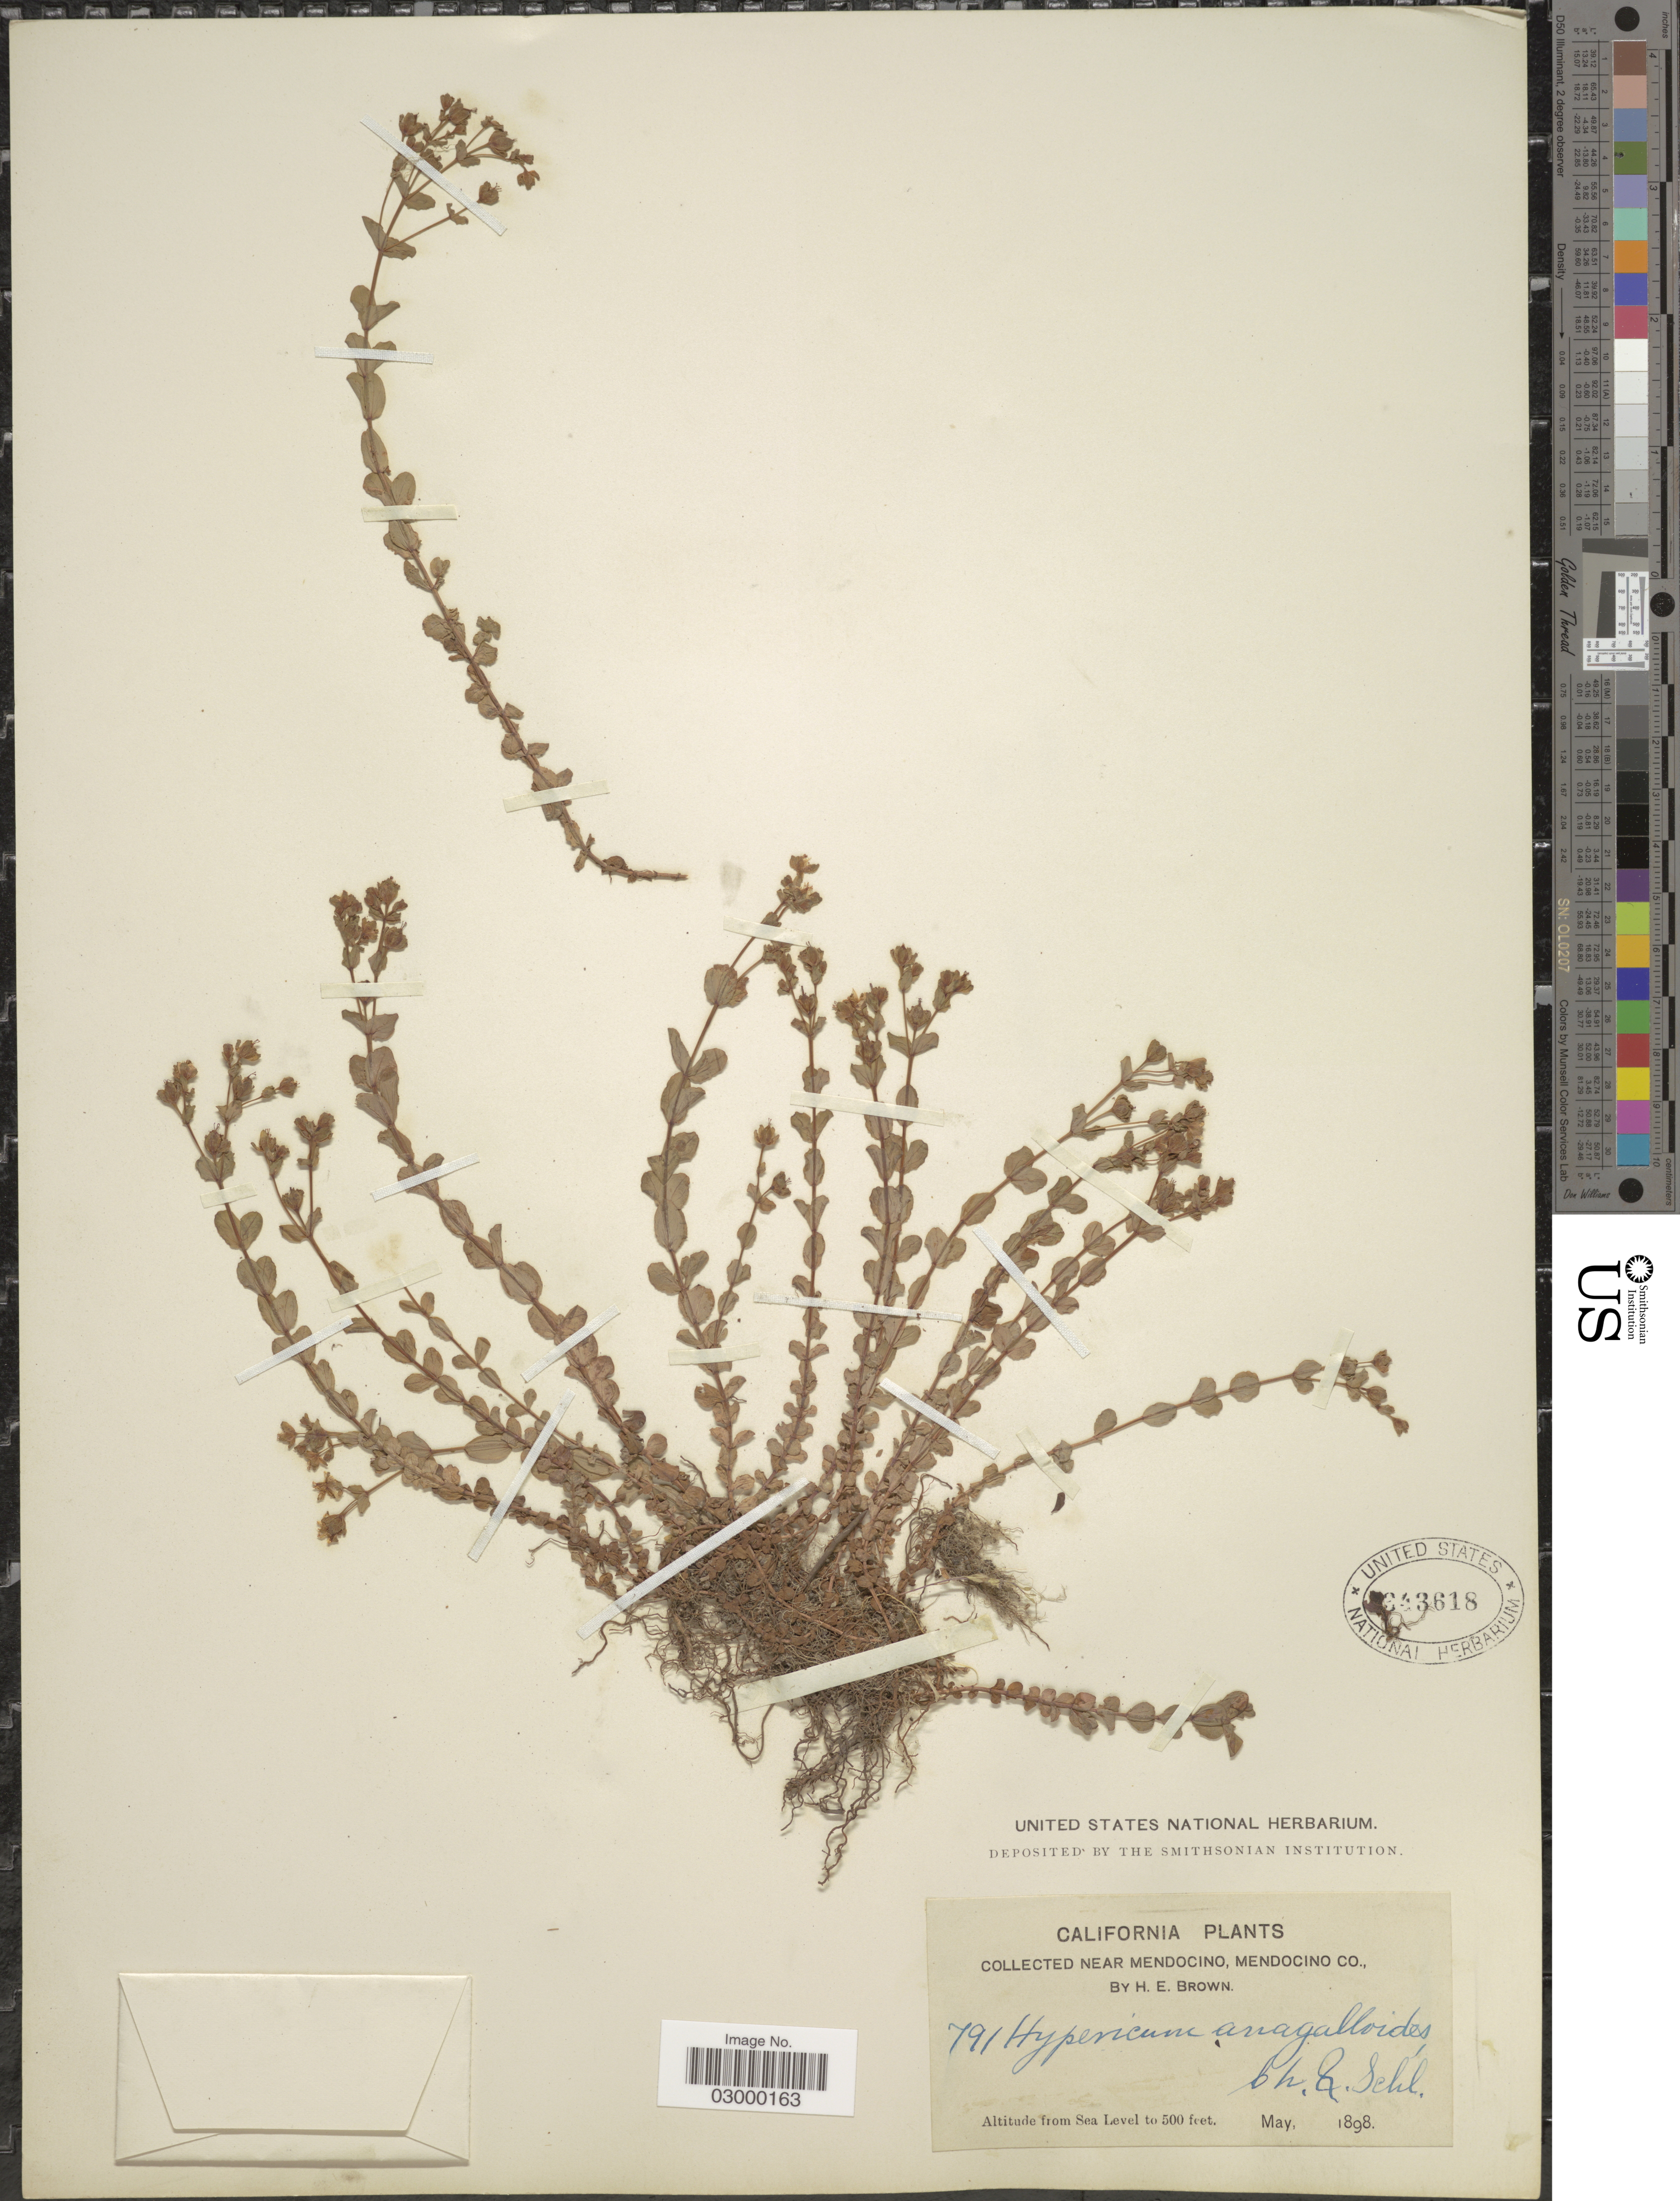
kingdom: Plantae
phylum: Tracheophyta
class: Magnoliopsida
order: Malpighiales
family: Hypericaceae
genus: Hypericum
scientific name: Hypericum anagalloides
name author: Cham. & Schltdl.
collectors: H. E. Brown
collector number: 791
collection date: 1898-05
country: United States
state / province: California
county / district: Mendocino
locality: Near Mendocino, Mendocino Co.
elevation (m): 0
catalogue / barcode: US 343618